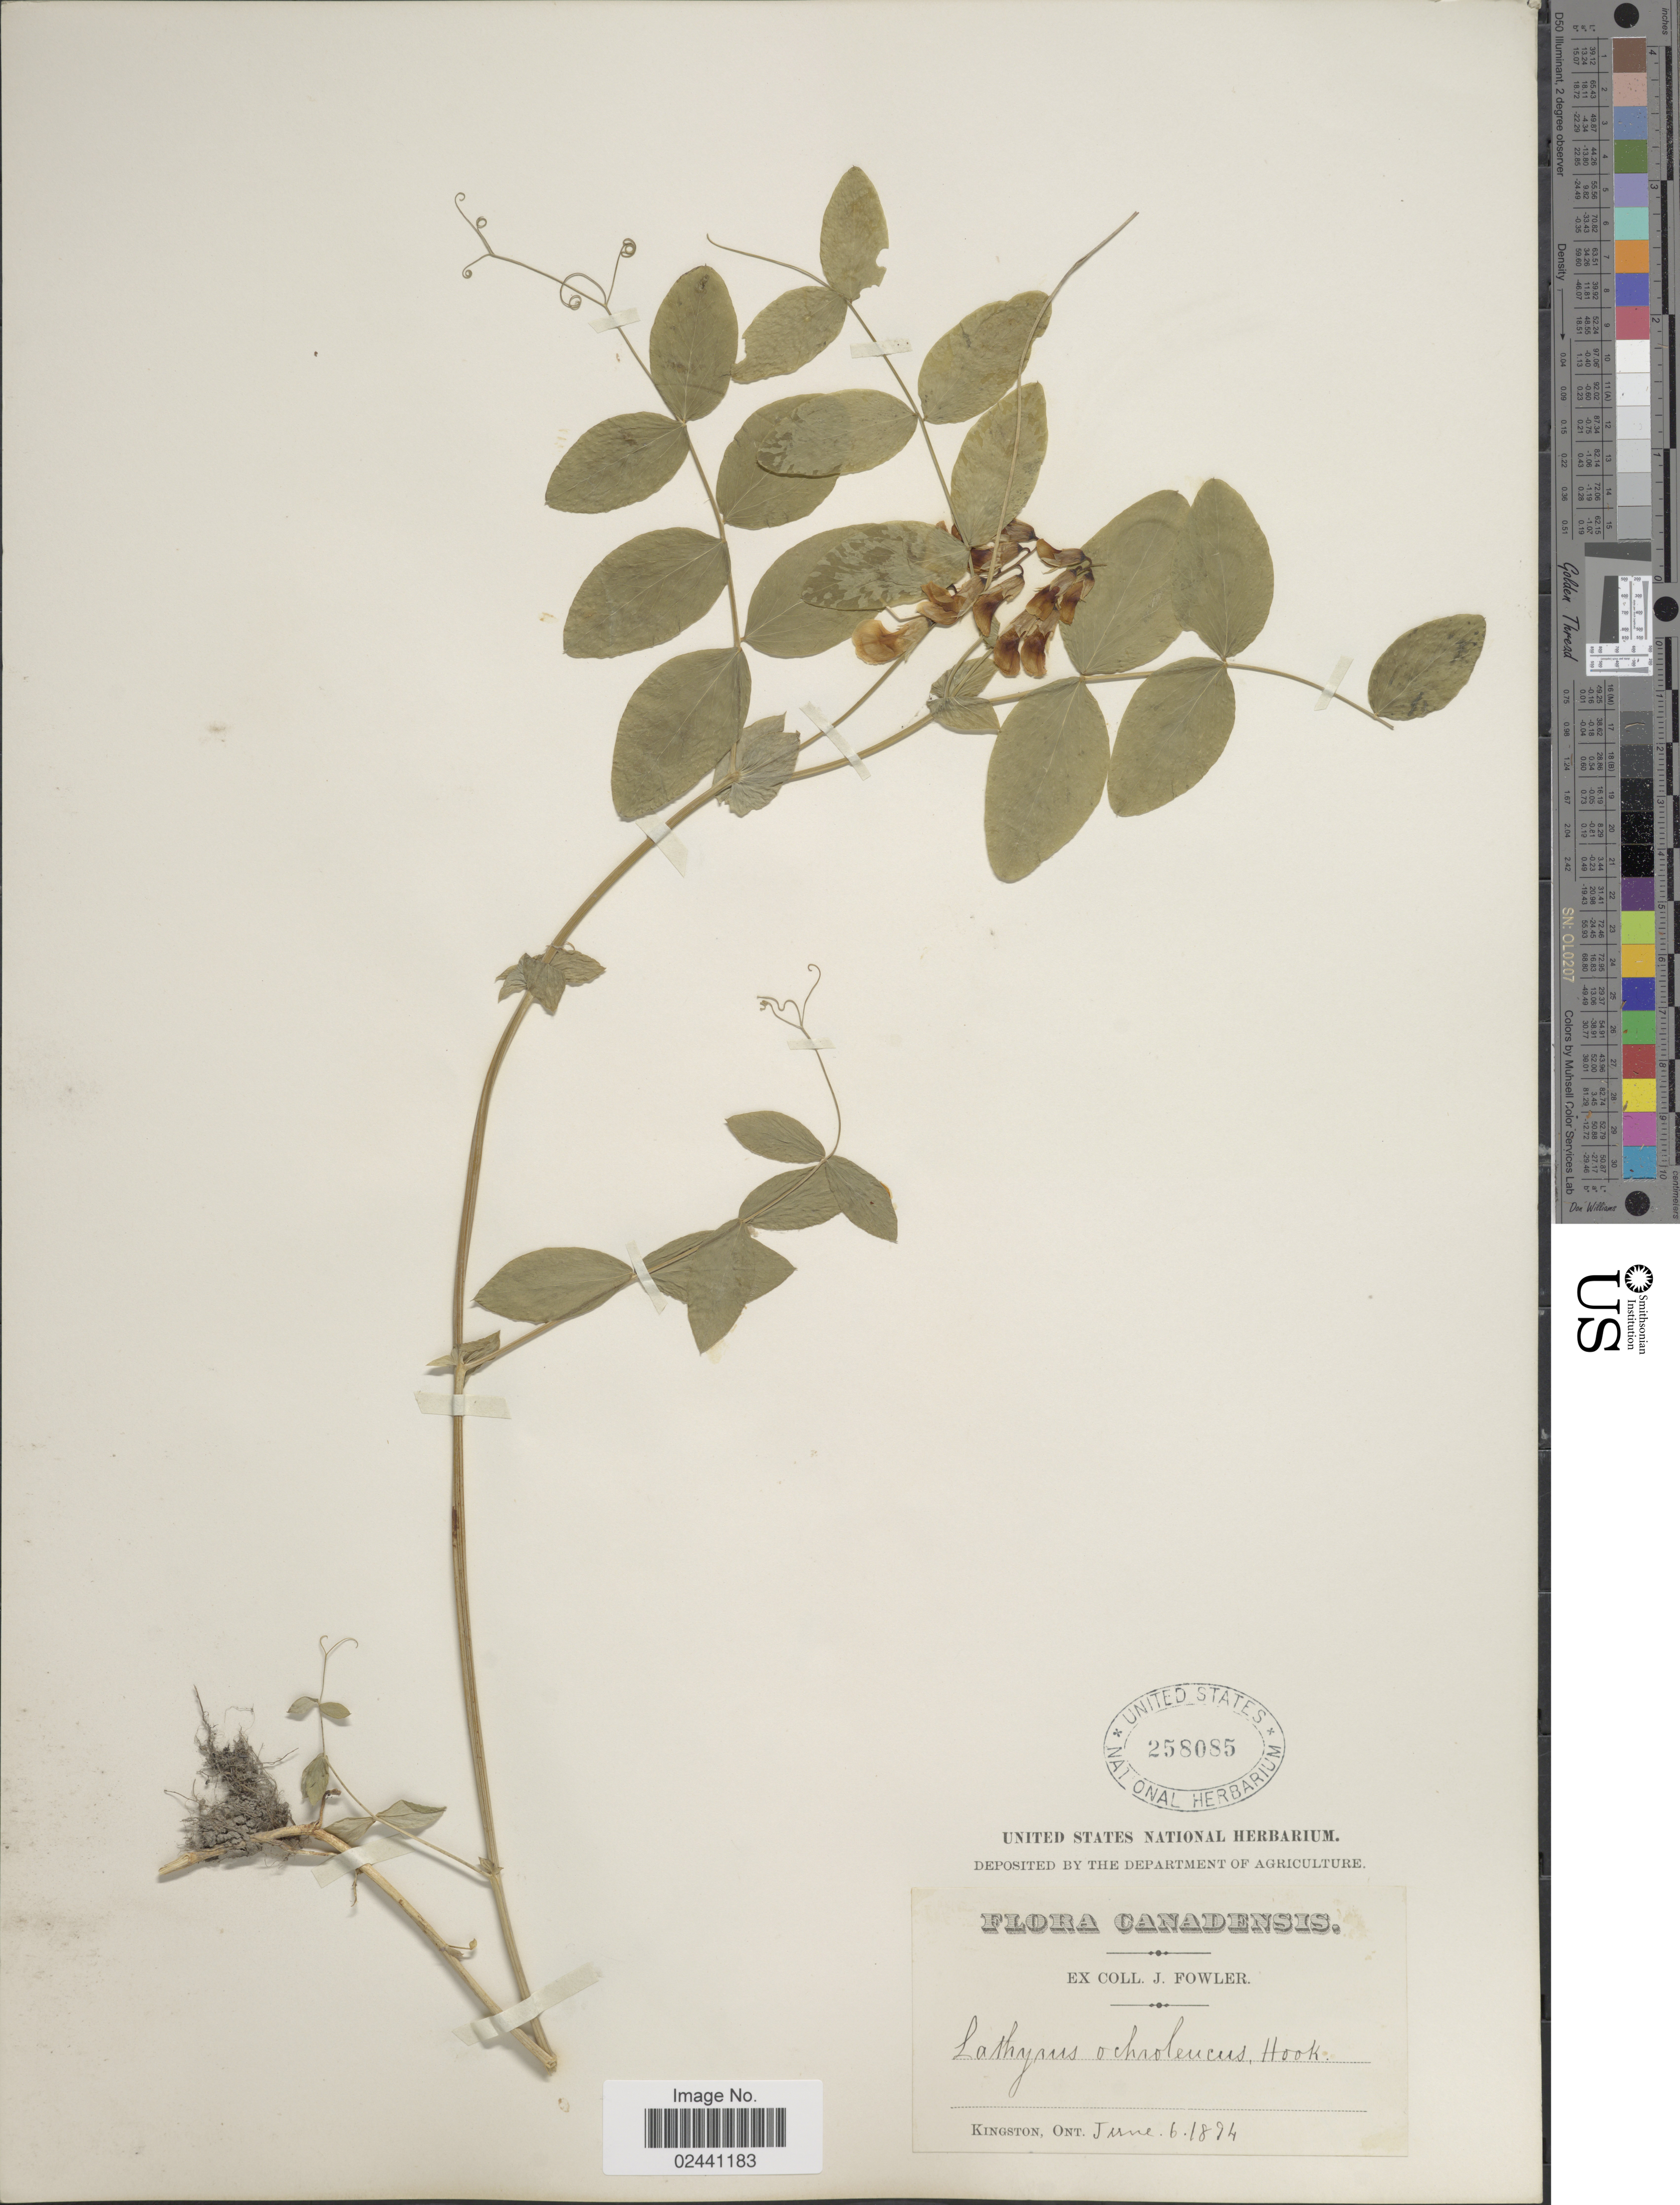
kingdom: Plantae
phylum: Tracheophyta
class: Magnoliopsida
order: Fabales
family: Fabaceae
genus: Lathyrus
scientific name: Lathyrus ochroleucus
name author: Hook.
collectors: J. P. Fowler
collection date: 1894-06-06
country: Canada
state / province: Ontario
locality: Kingston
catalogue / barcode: US 258085